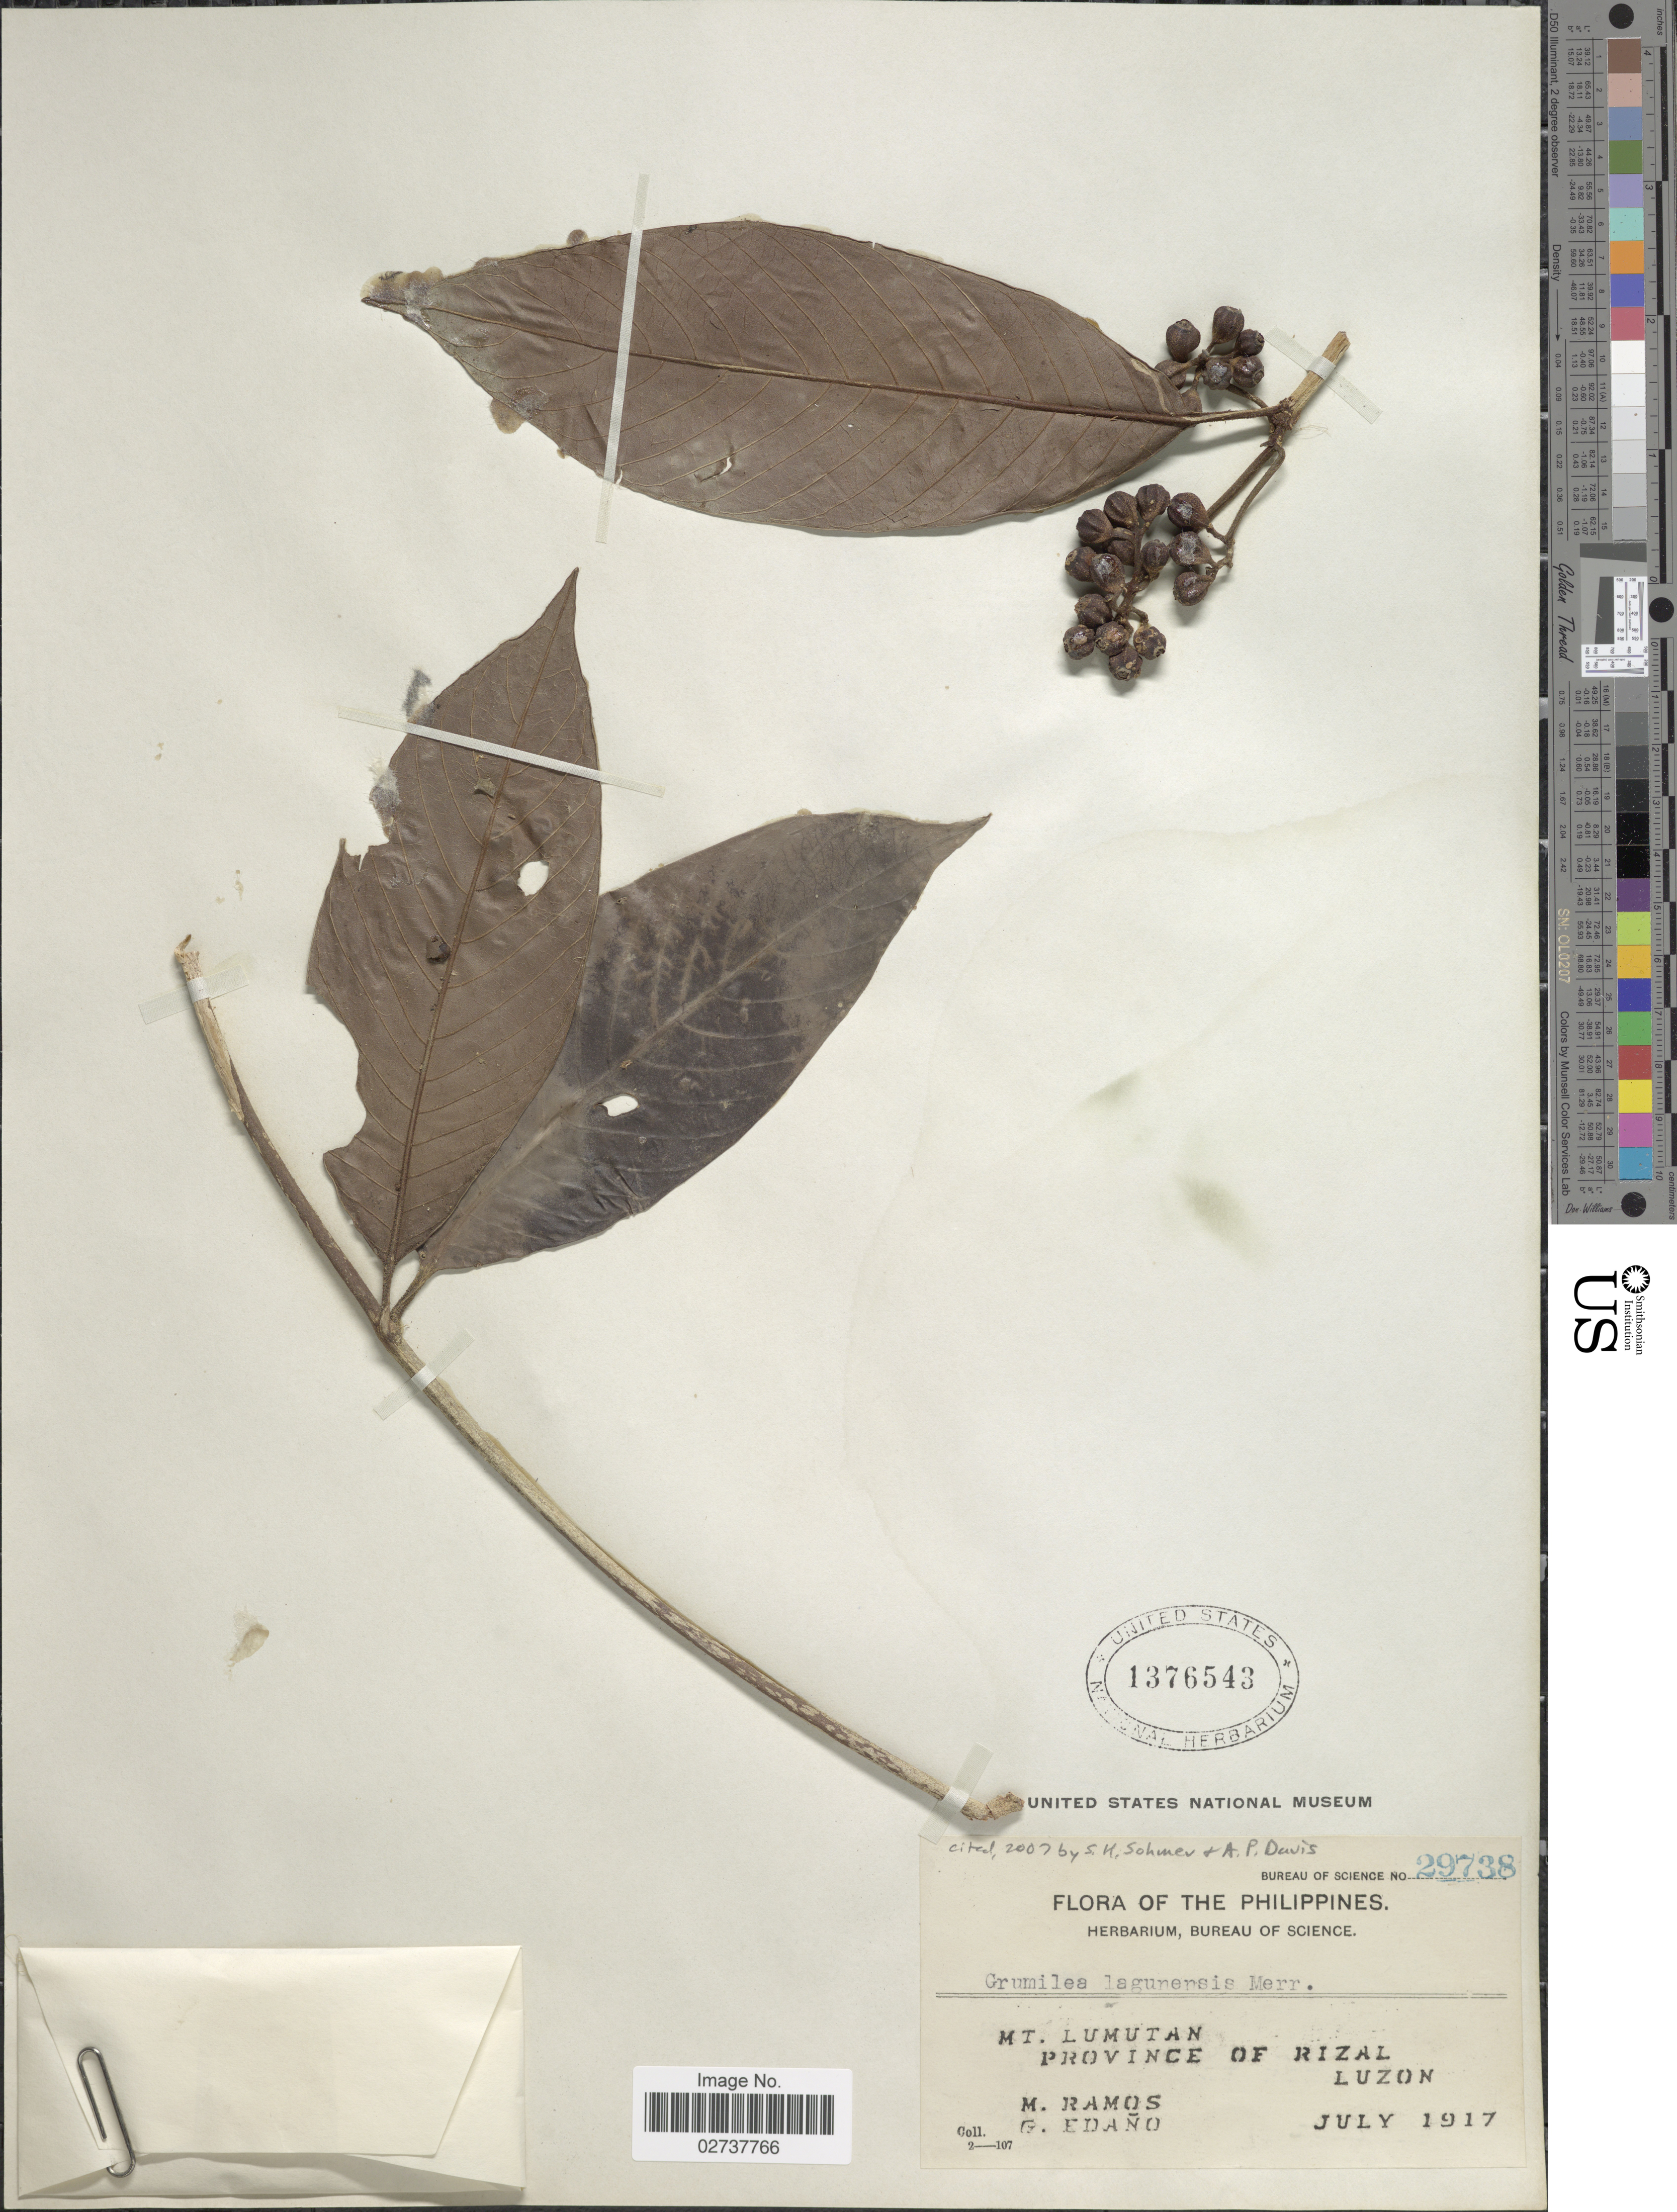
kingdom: Plantae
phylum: Tracheophyta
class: Magnoliopsida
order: Gentianales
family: Rubiaceae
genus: Psychotria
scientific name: Psychotria lagunensis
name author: (Merr.) Merr.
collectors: M. Ramos & G. Edaño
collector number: Bureau of Science 29738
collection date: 1917-07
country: Philippines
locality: Mt. Lumutan Province of Rizal, Luzon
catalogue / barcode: US 1376543